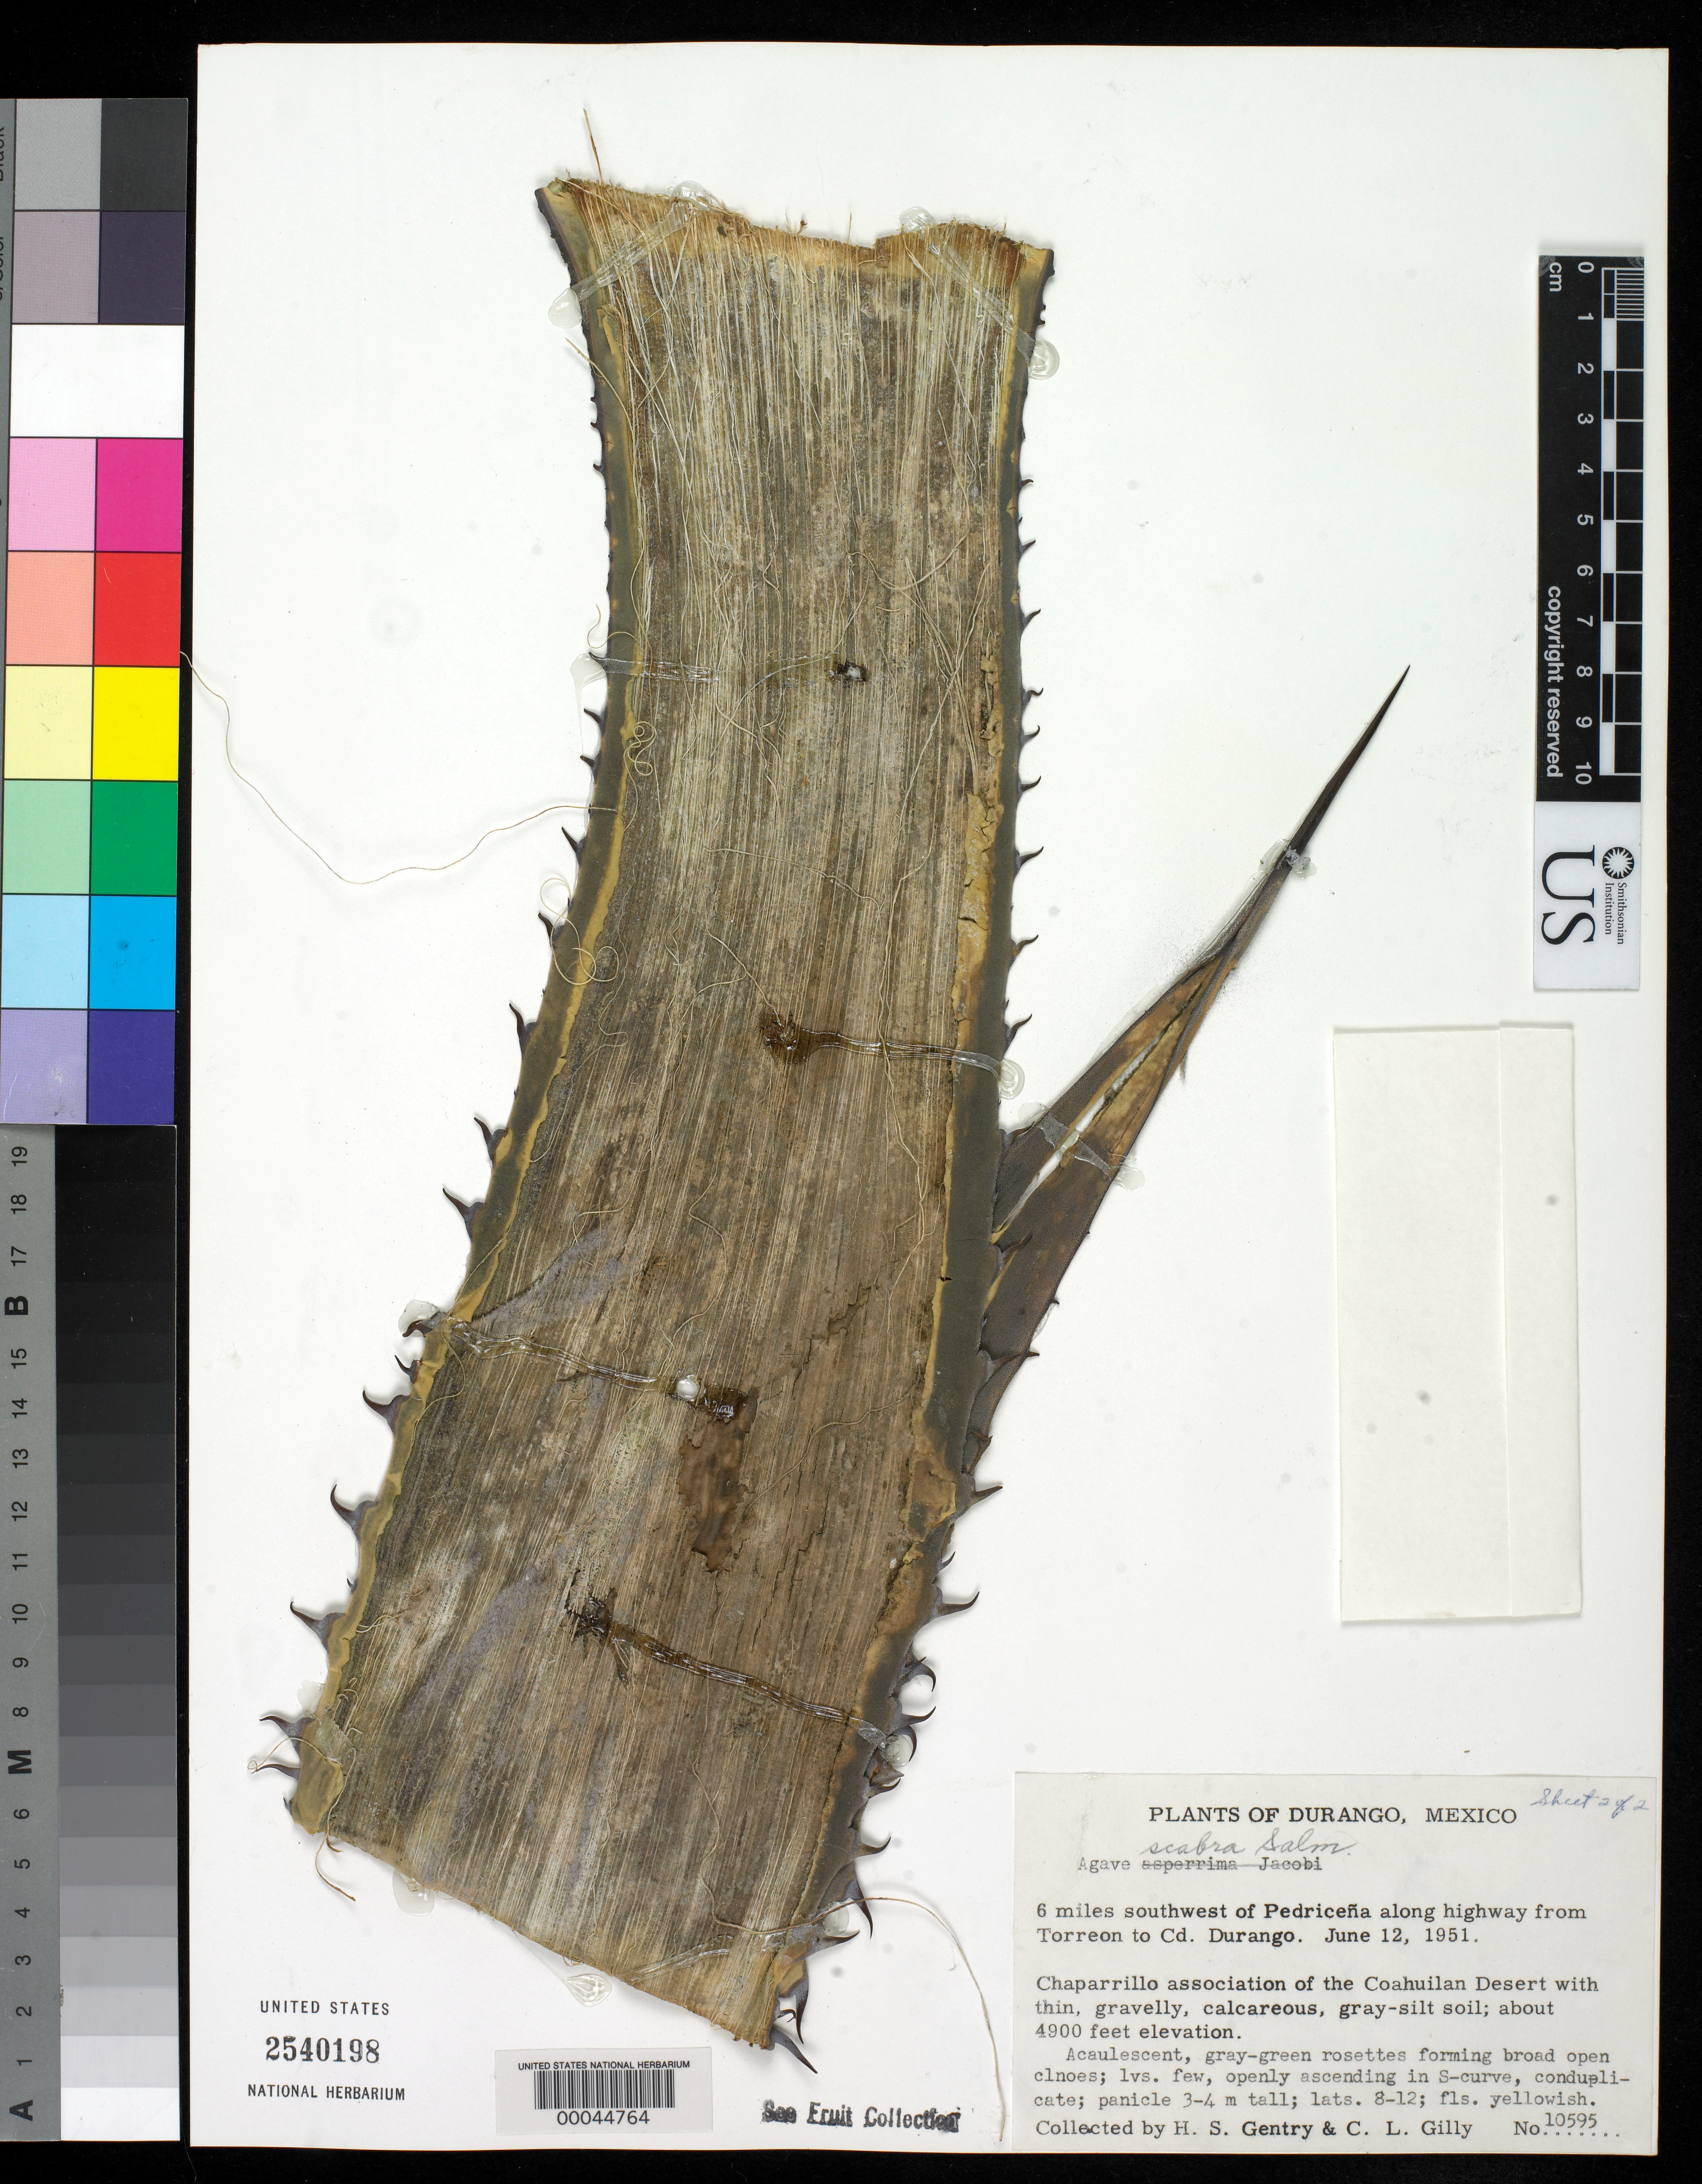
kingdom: Plantae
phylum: Tracheophyta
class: Liliopsida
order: Asparagales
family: Asparagaceae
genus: Agave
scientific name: Agave scabra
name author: Salm-Dyck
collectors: H. S. Gentry & C. Gilly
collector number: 10595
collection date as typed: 12 Jun 1951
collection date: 1951-06-12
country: Mexico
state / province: Durango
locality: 6 mi SW of Pedricena along highway from Torreon to Cd Durango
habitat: Coahuilan desert w/thin, gravelly, calcareous, gray-silt soil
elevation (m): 4900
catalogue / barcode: US 2540198